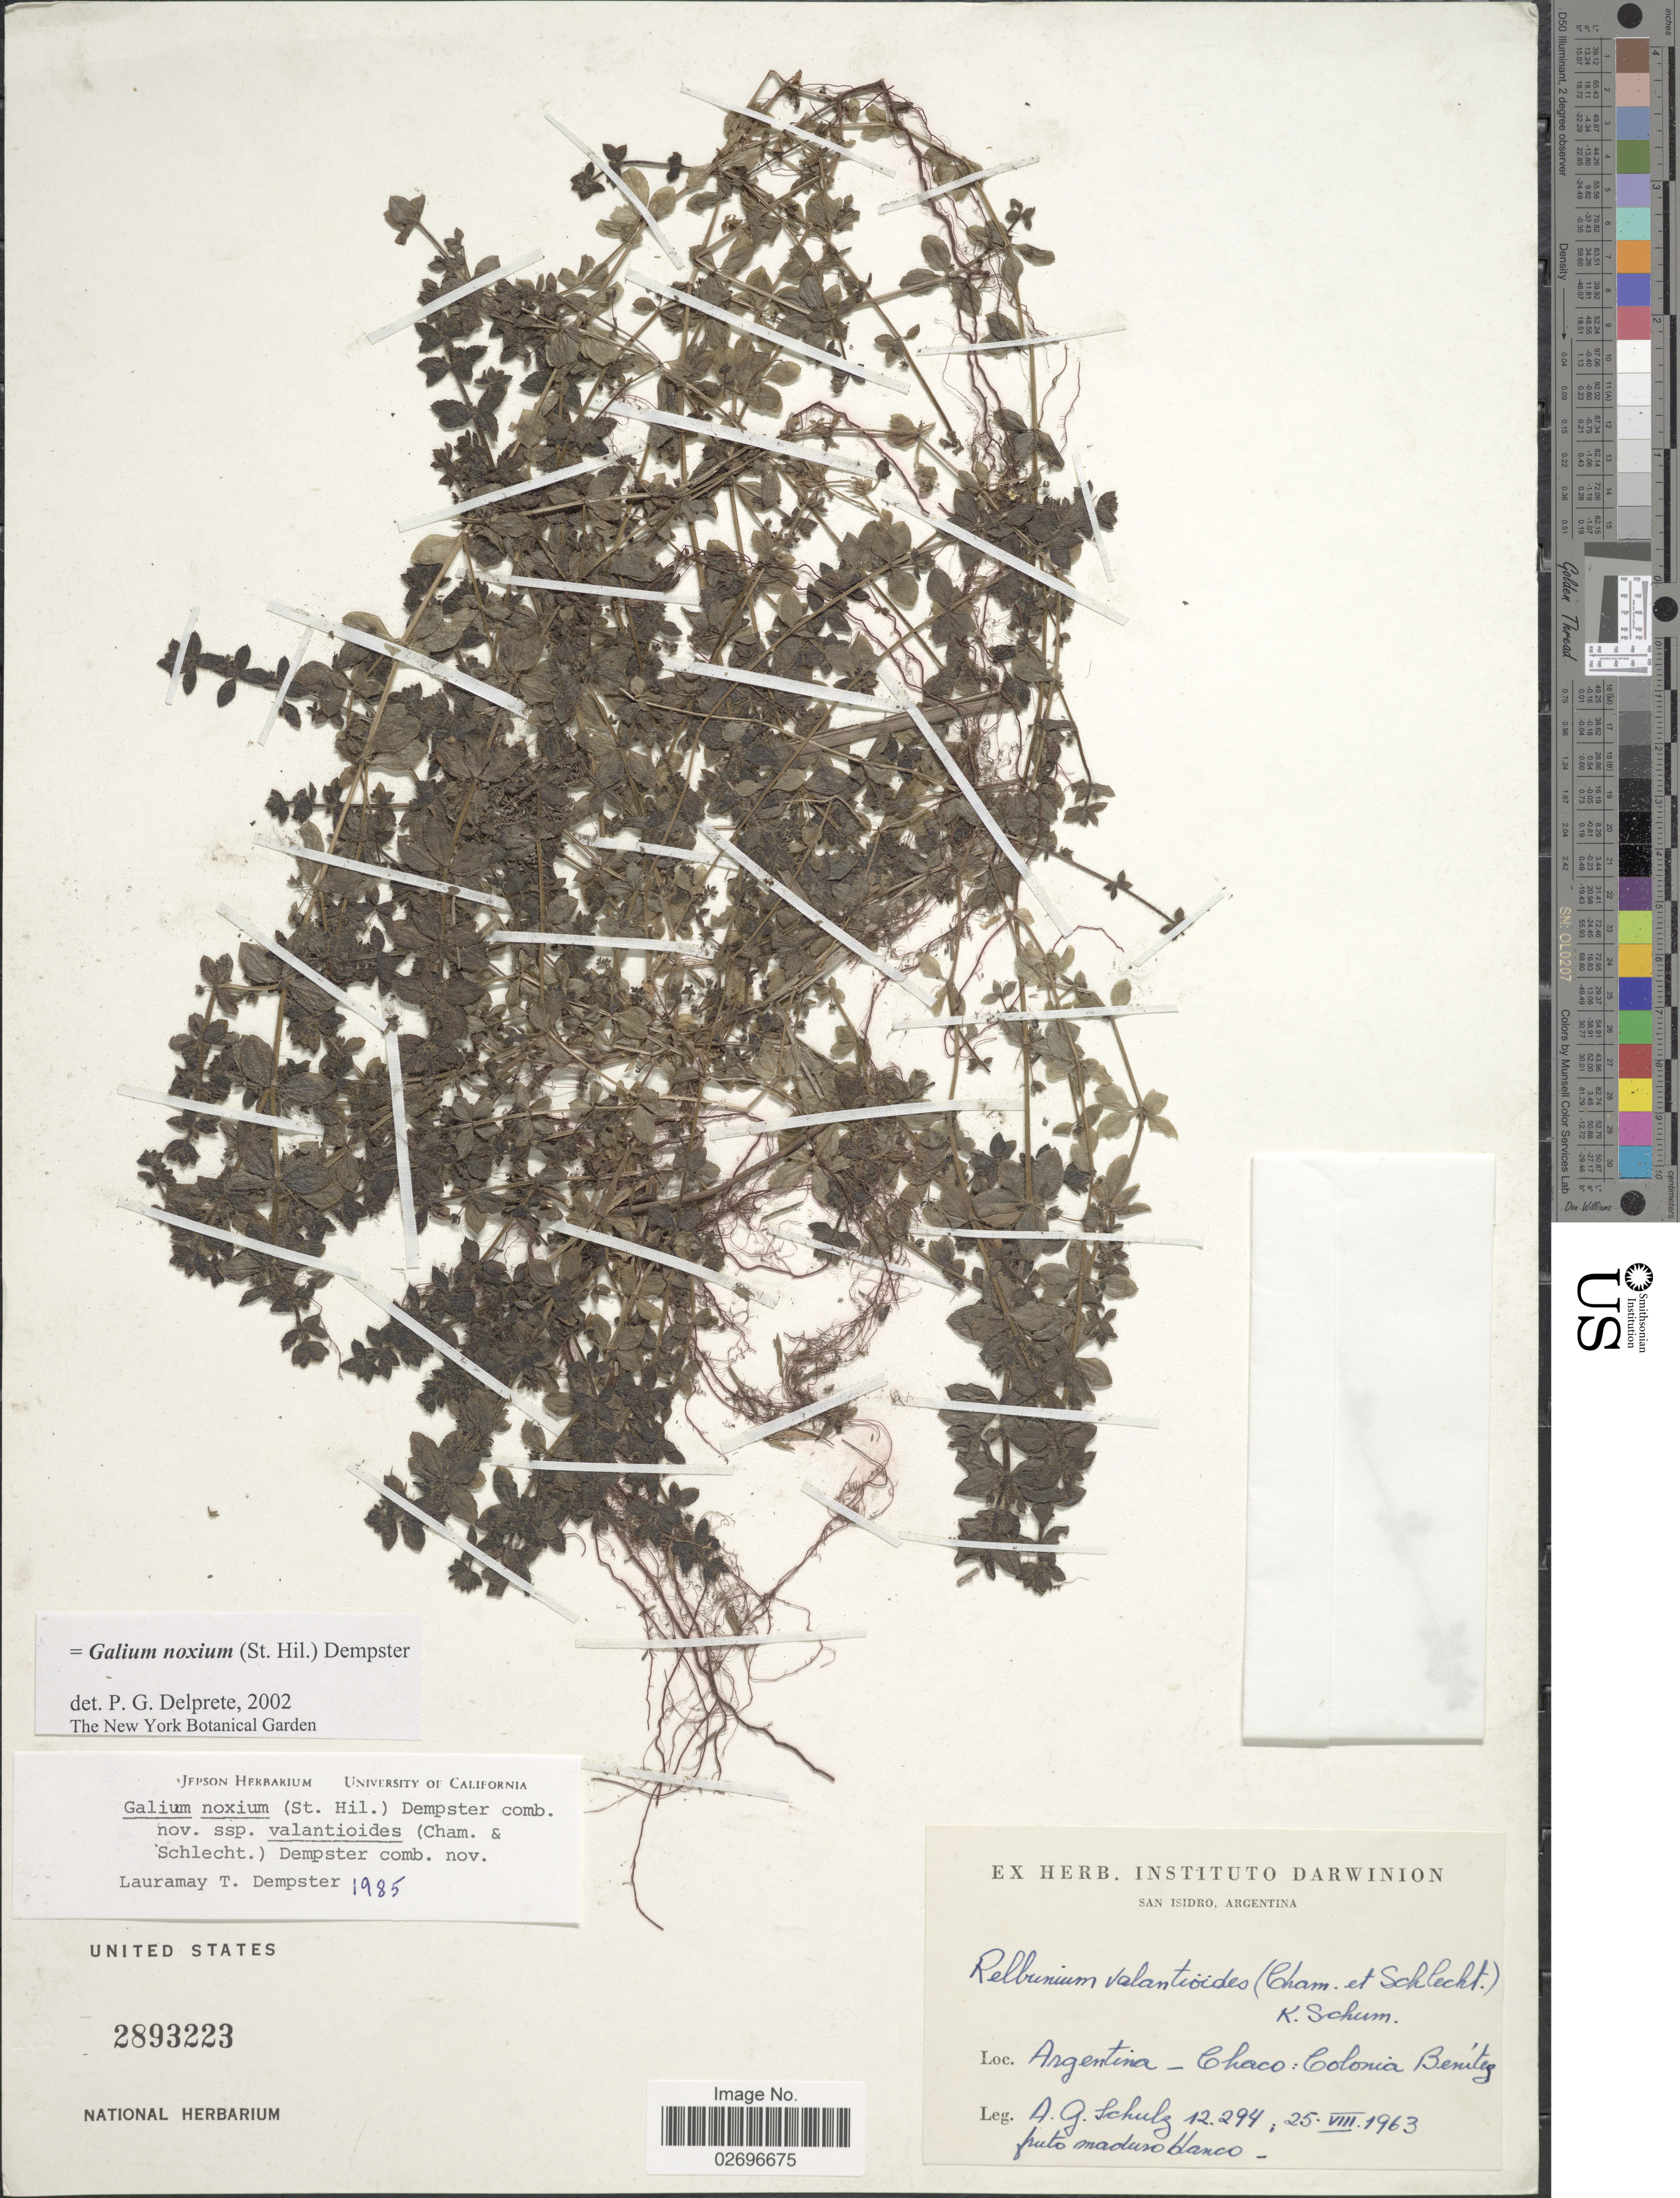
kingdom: Plantae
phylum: Tracheophyta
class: Magnoliopsida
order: Gentianales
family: Rubiaceae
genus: Galium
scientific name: Galium noxium subsp. valantioides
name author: (Cham. & Schltdl.) Dempster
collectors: A. G. Schulz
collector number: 12294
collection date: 1963-08-25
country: Argentina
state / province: Chaco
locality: Colonia Benitez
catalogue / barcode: US 2893223